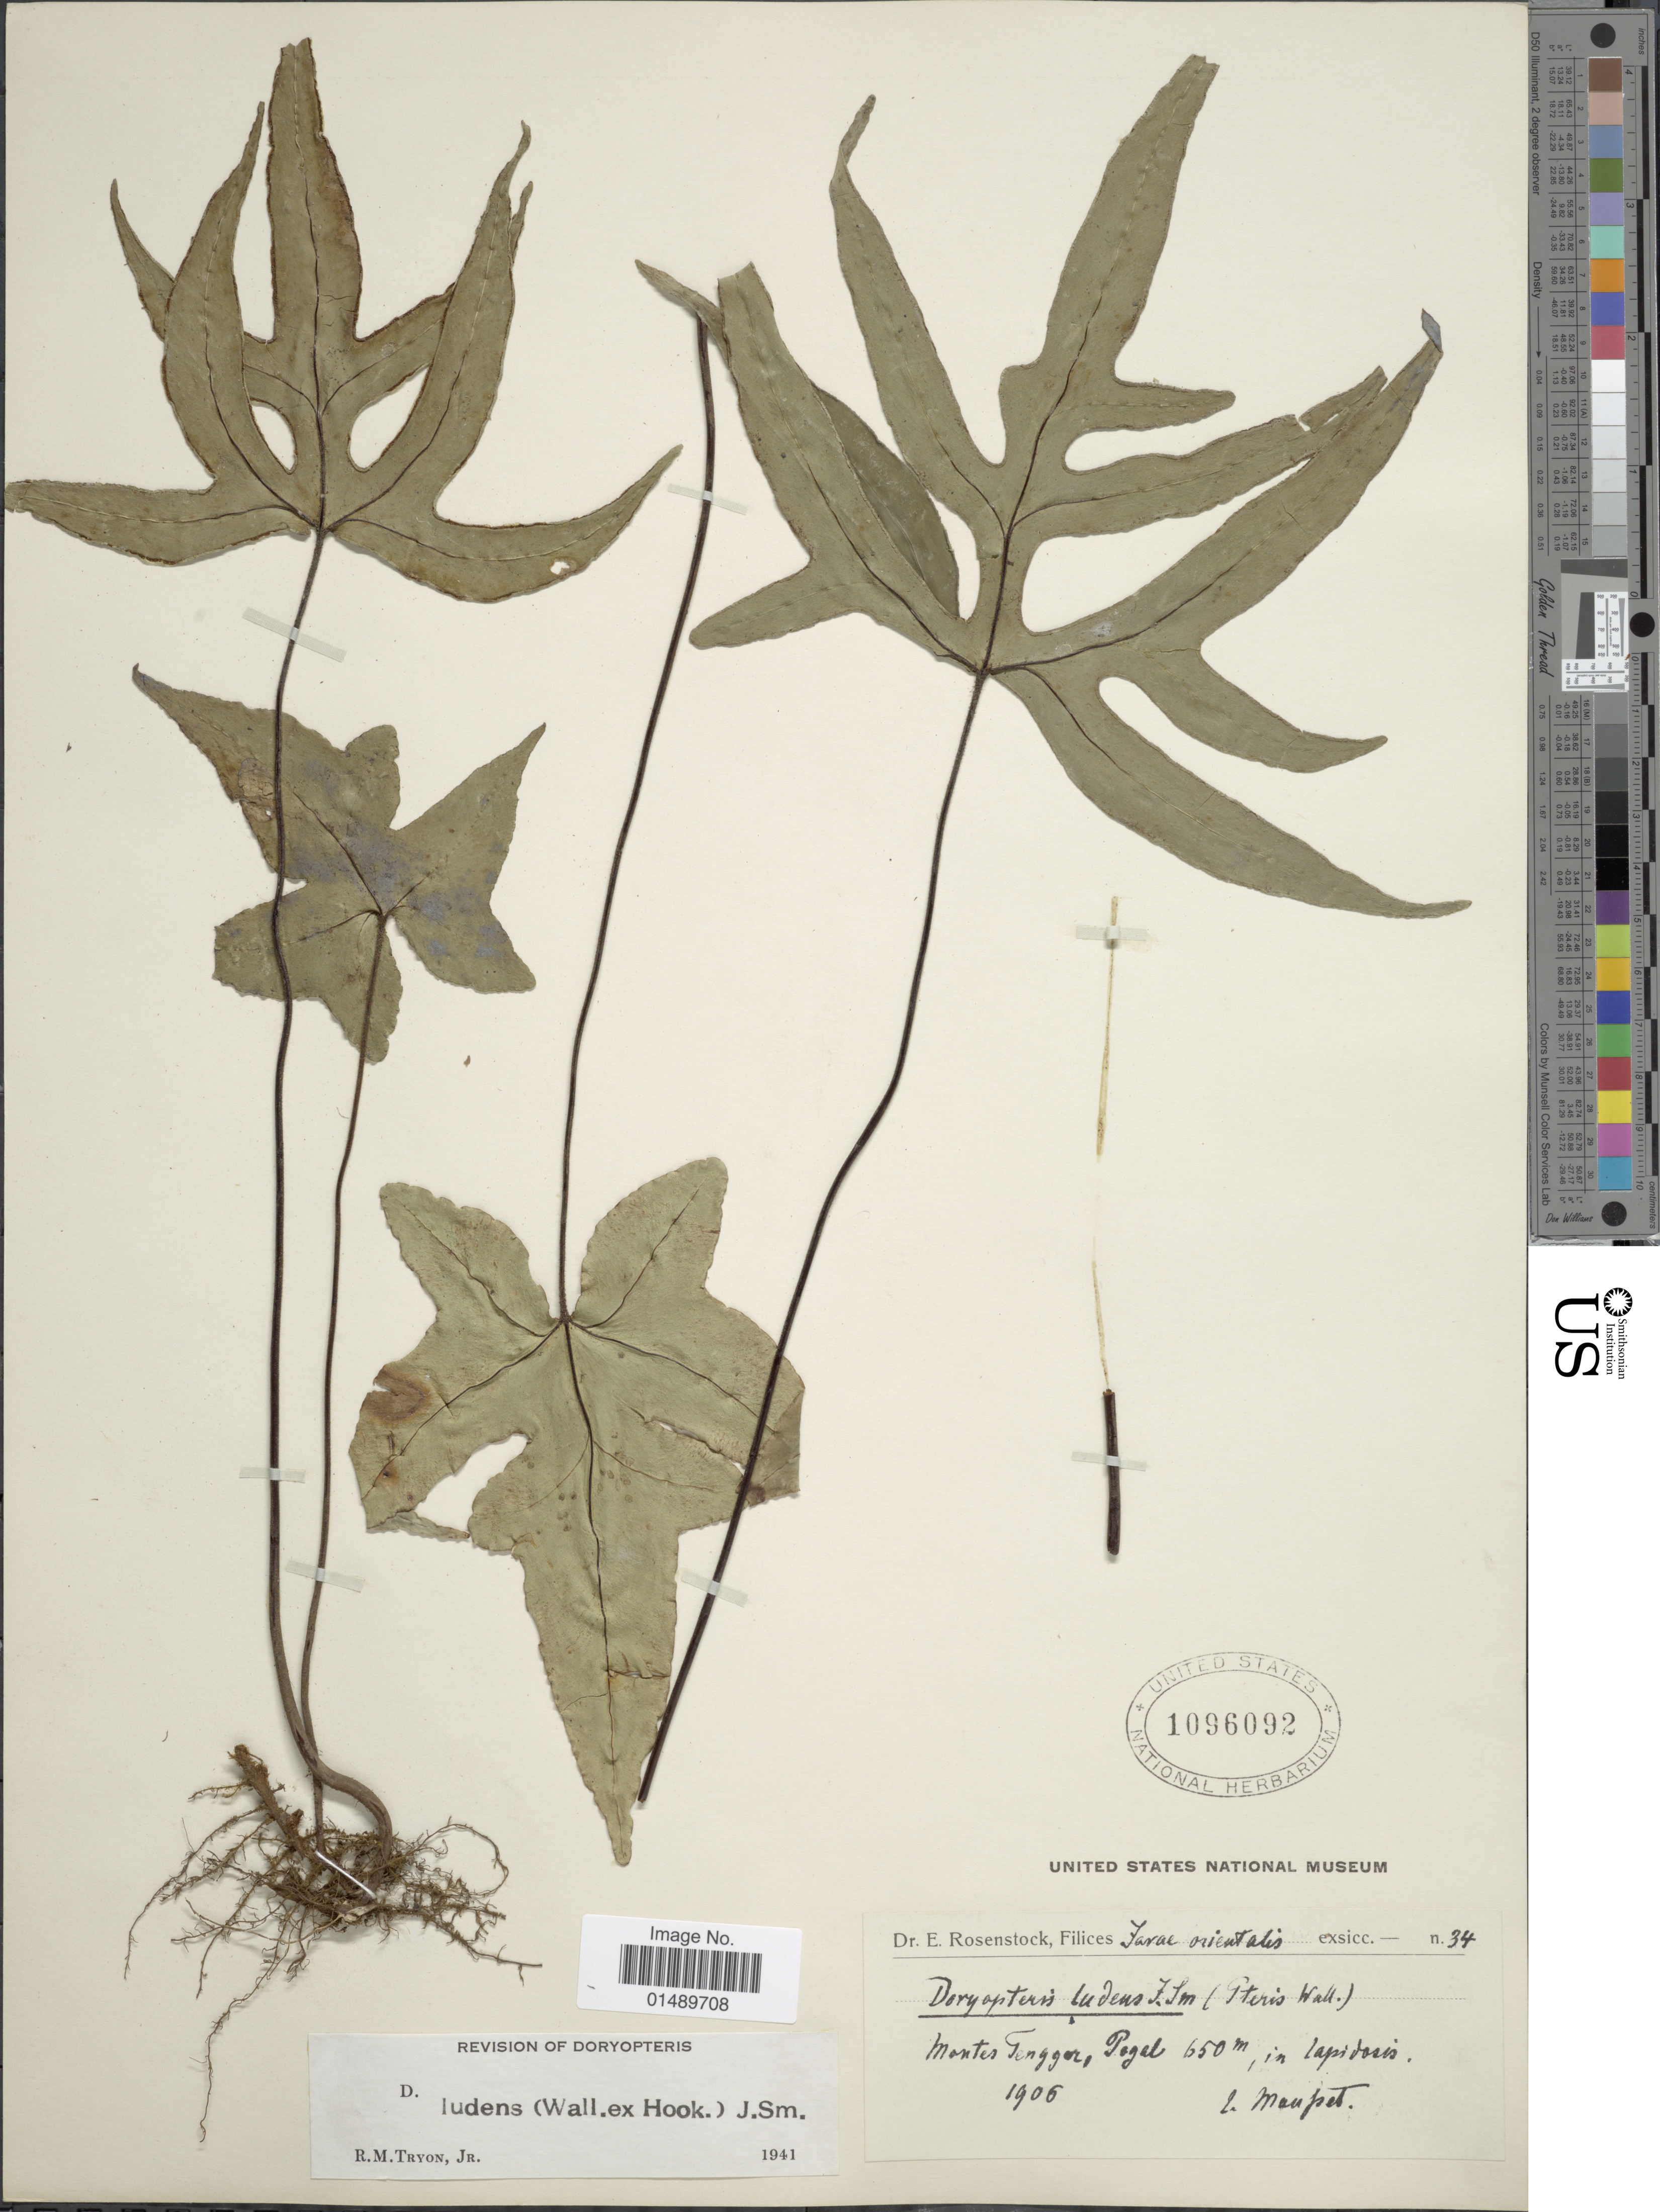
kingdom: Plantae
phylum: Tracheophyta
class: Polypodiopsida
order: Polypodiales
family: Pteridaceae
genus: Calciphilopteris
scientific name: Calciphilopteris ludens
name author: (Wall. ex Hook.) Yesilyurt & H. Schneid.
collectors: Maupet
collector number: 34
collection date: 1905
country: Indonesia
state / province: Java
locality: Java orientales, Montes Tenggor, Pogal. [interpreted]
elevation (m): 650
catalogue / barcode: US 1096092